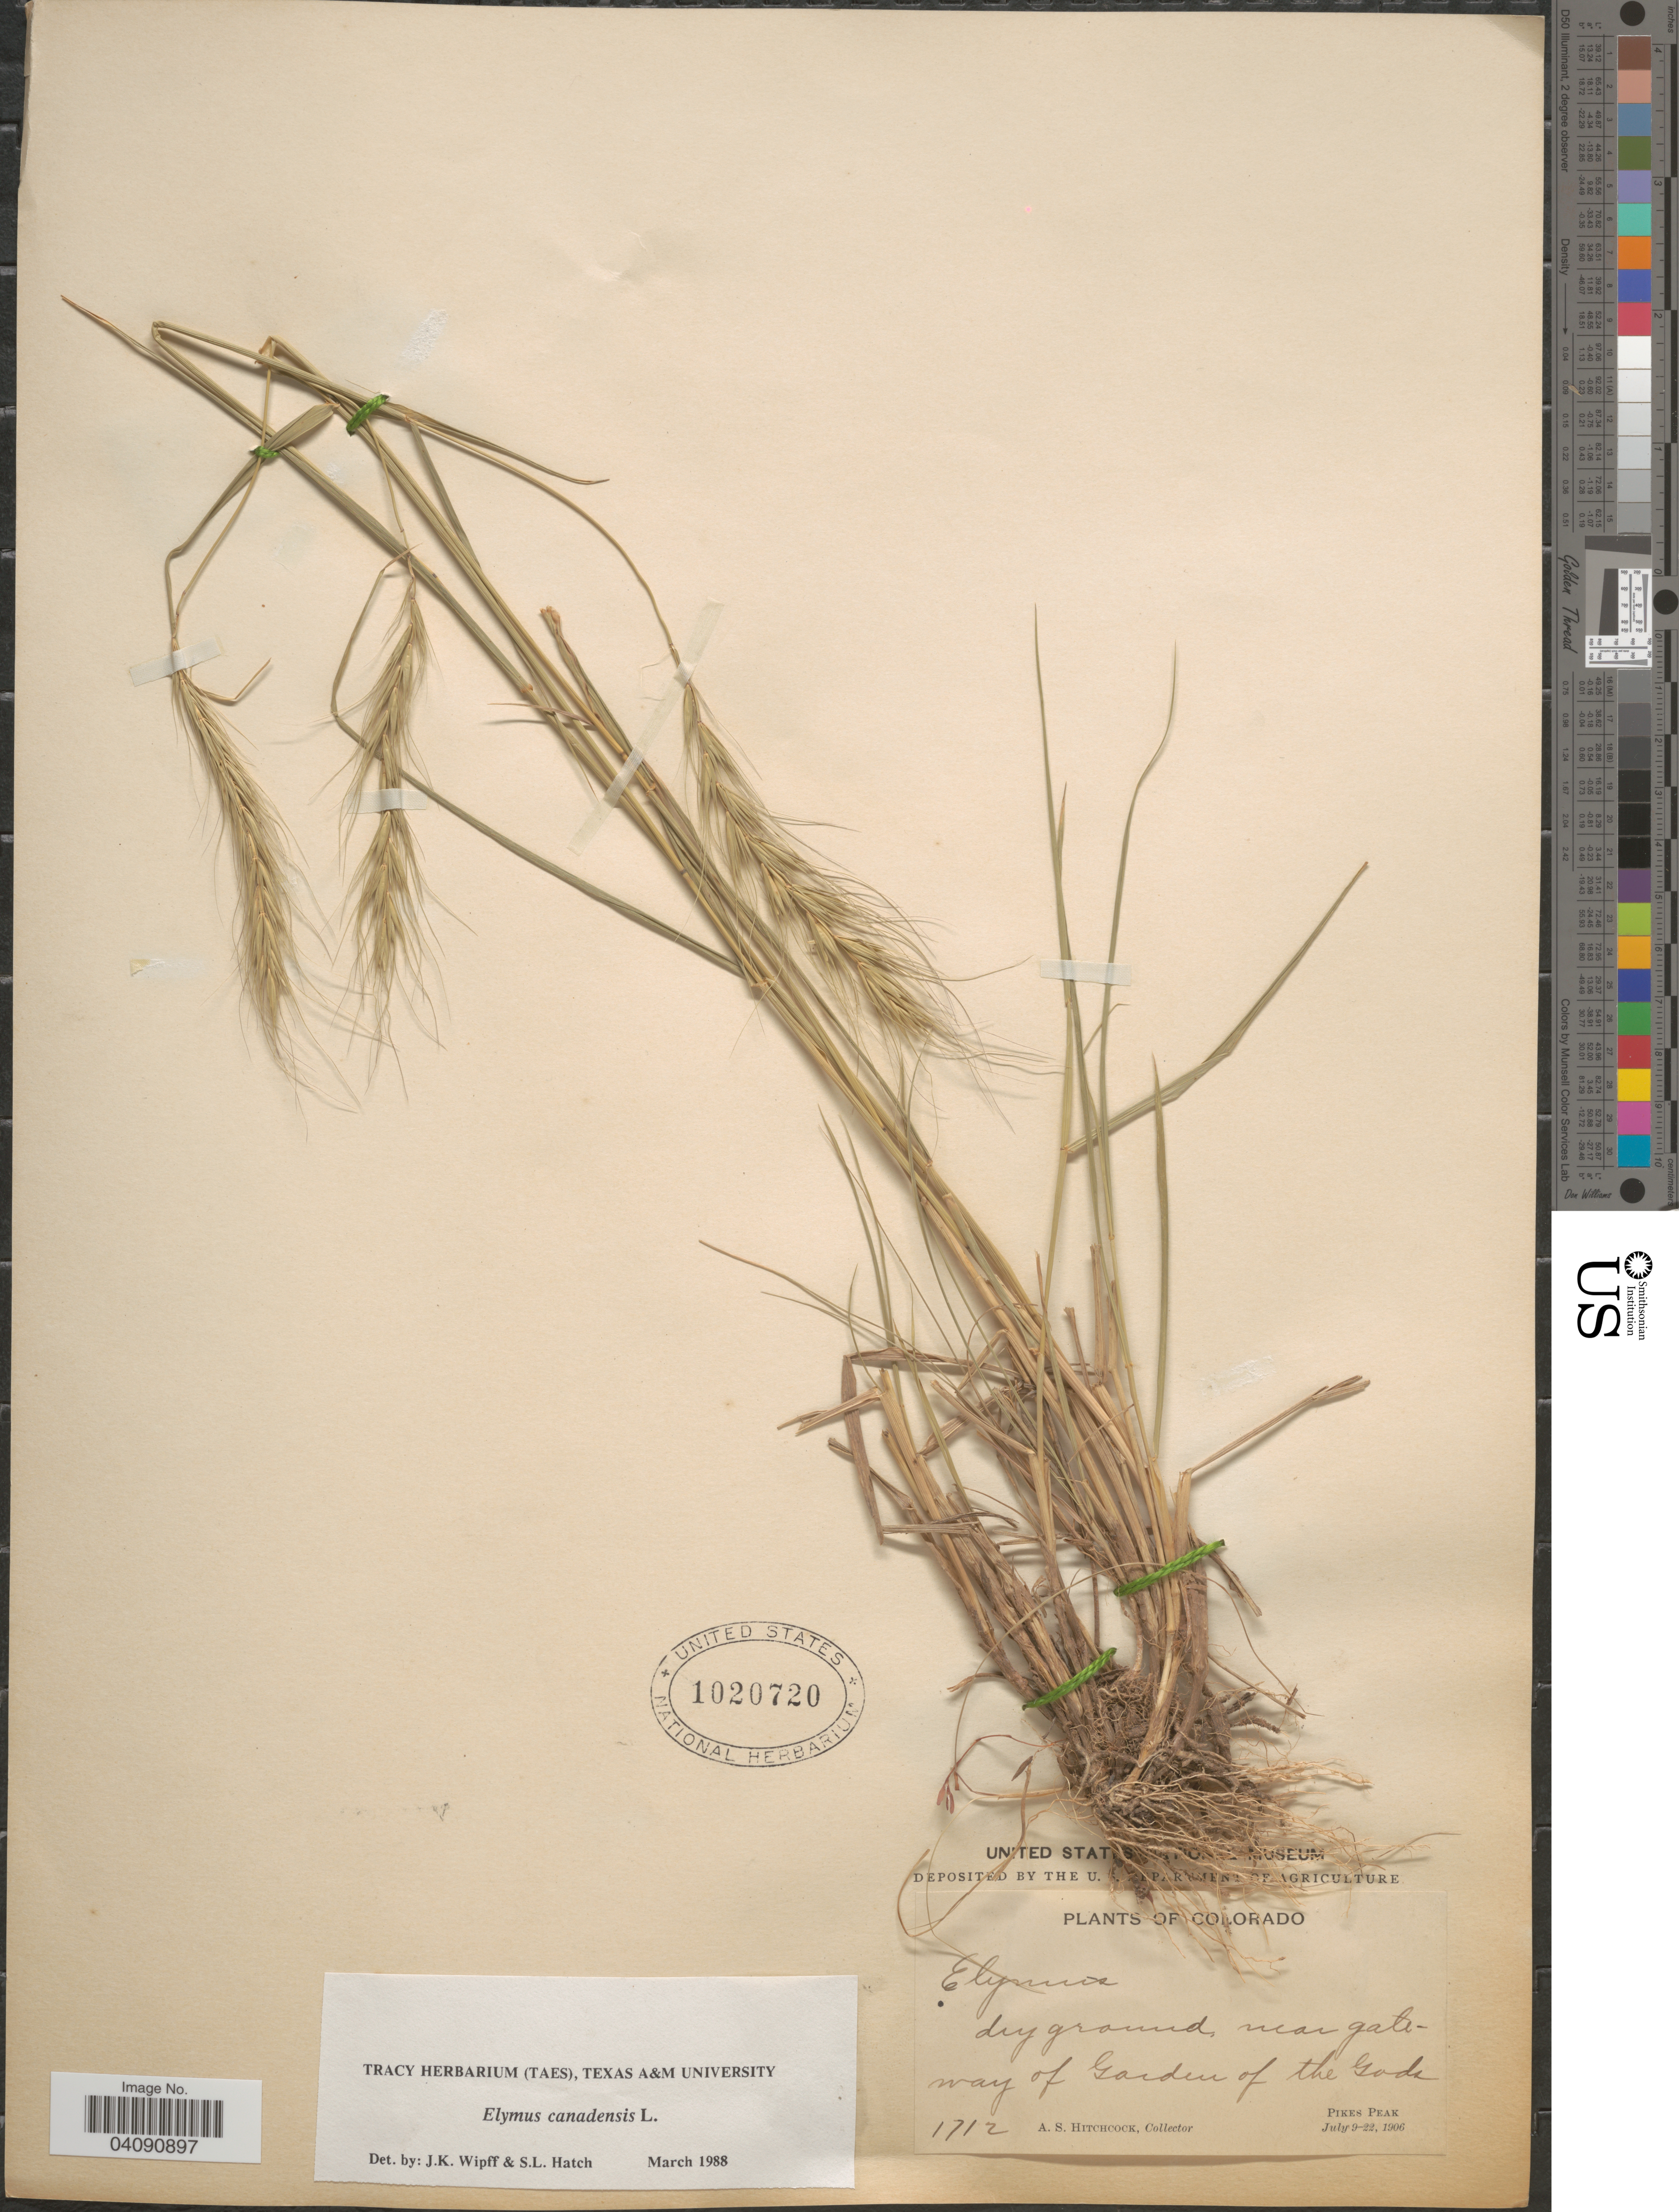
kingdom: Plantae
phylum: Tracheophyta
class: Liliopsida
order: Poales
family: Poaceae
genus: Elymus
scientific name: Elymus canadensis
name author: L.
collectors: A. S. Hitchcock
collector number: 1712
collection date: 1906-07-09/1906-07-22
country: United States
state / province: Colorado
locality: Dry ground, near gateway of Garden of the Gods. Pikes Peak.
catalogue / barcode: US 1020720